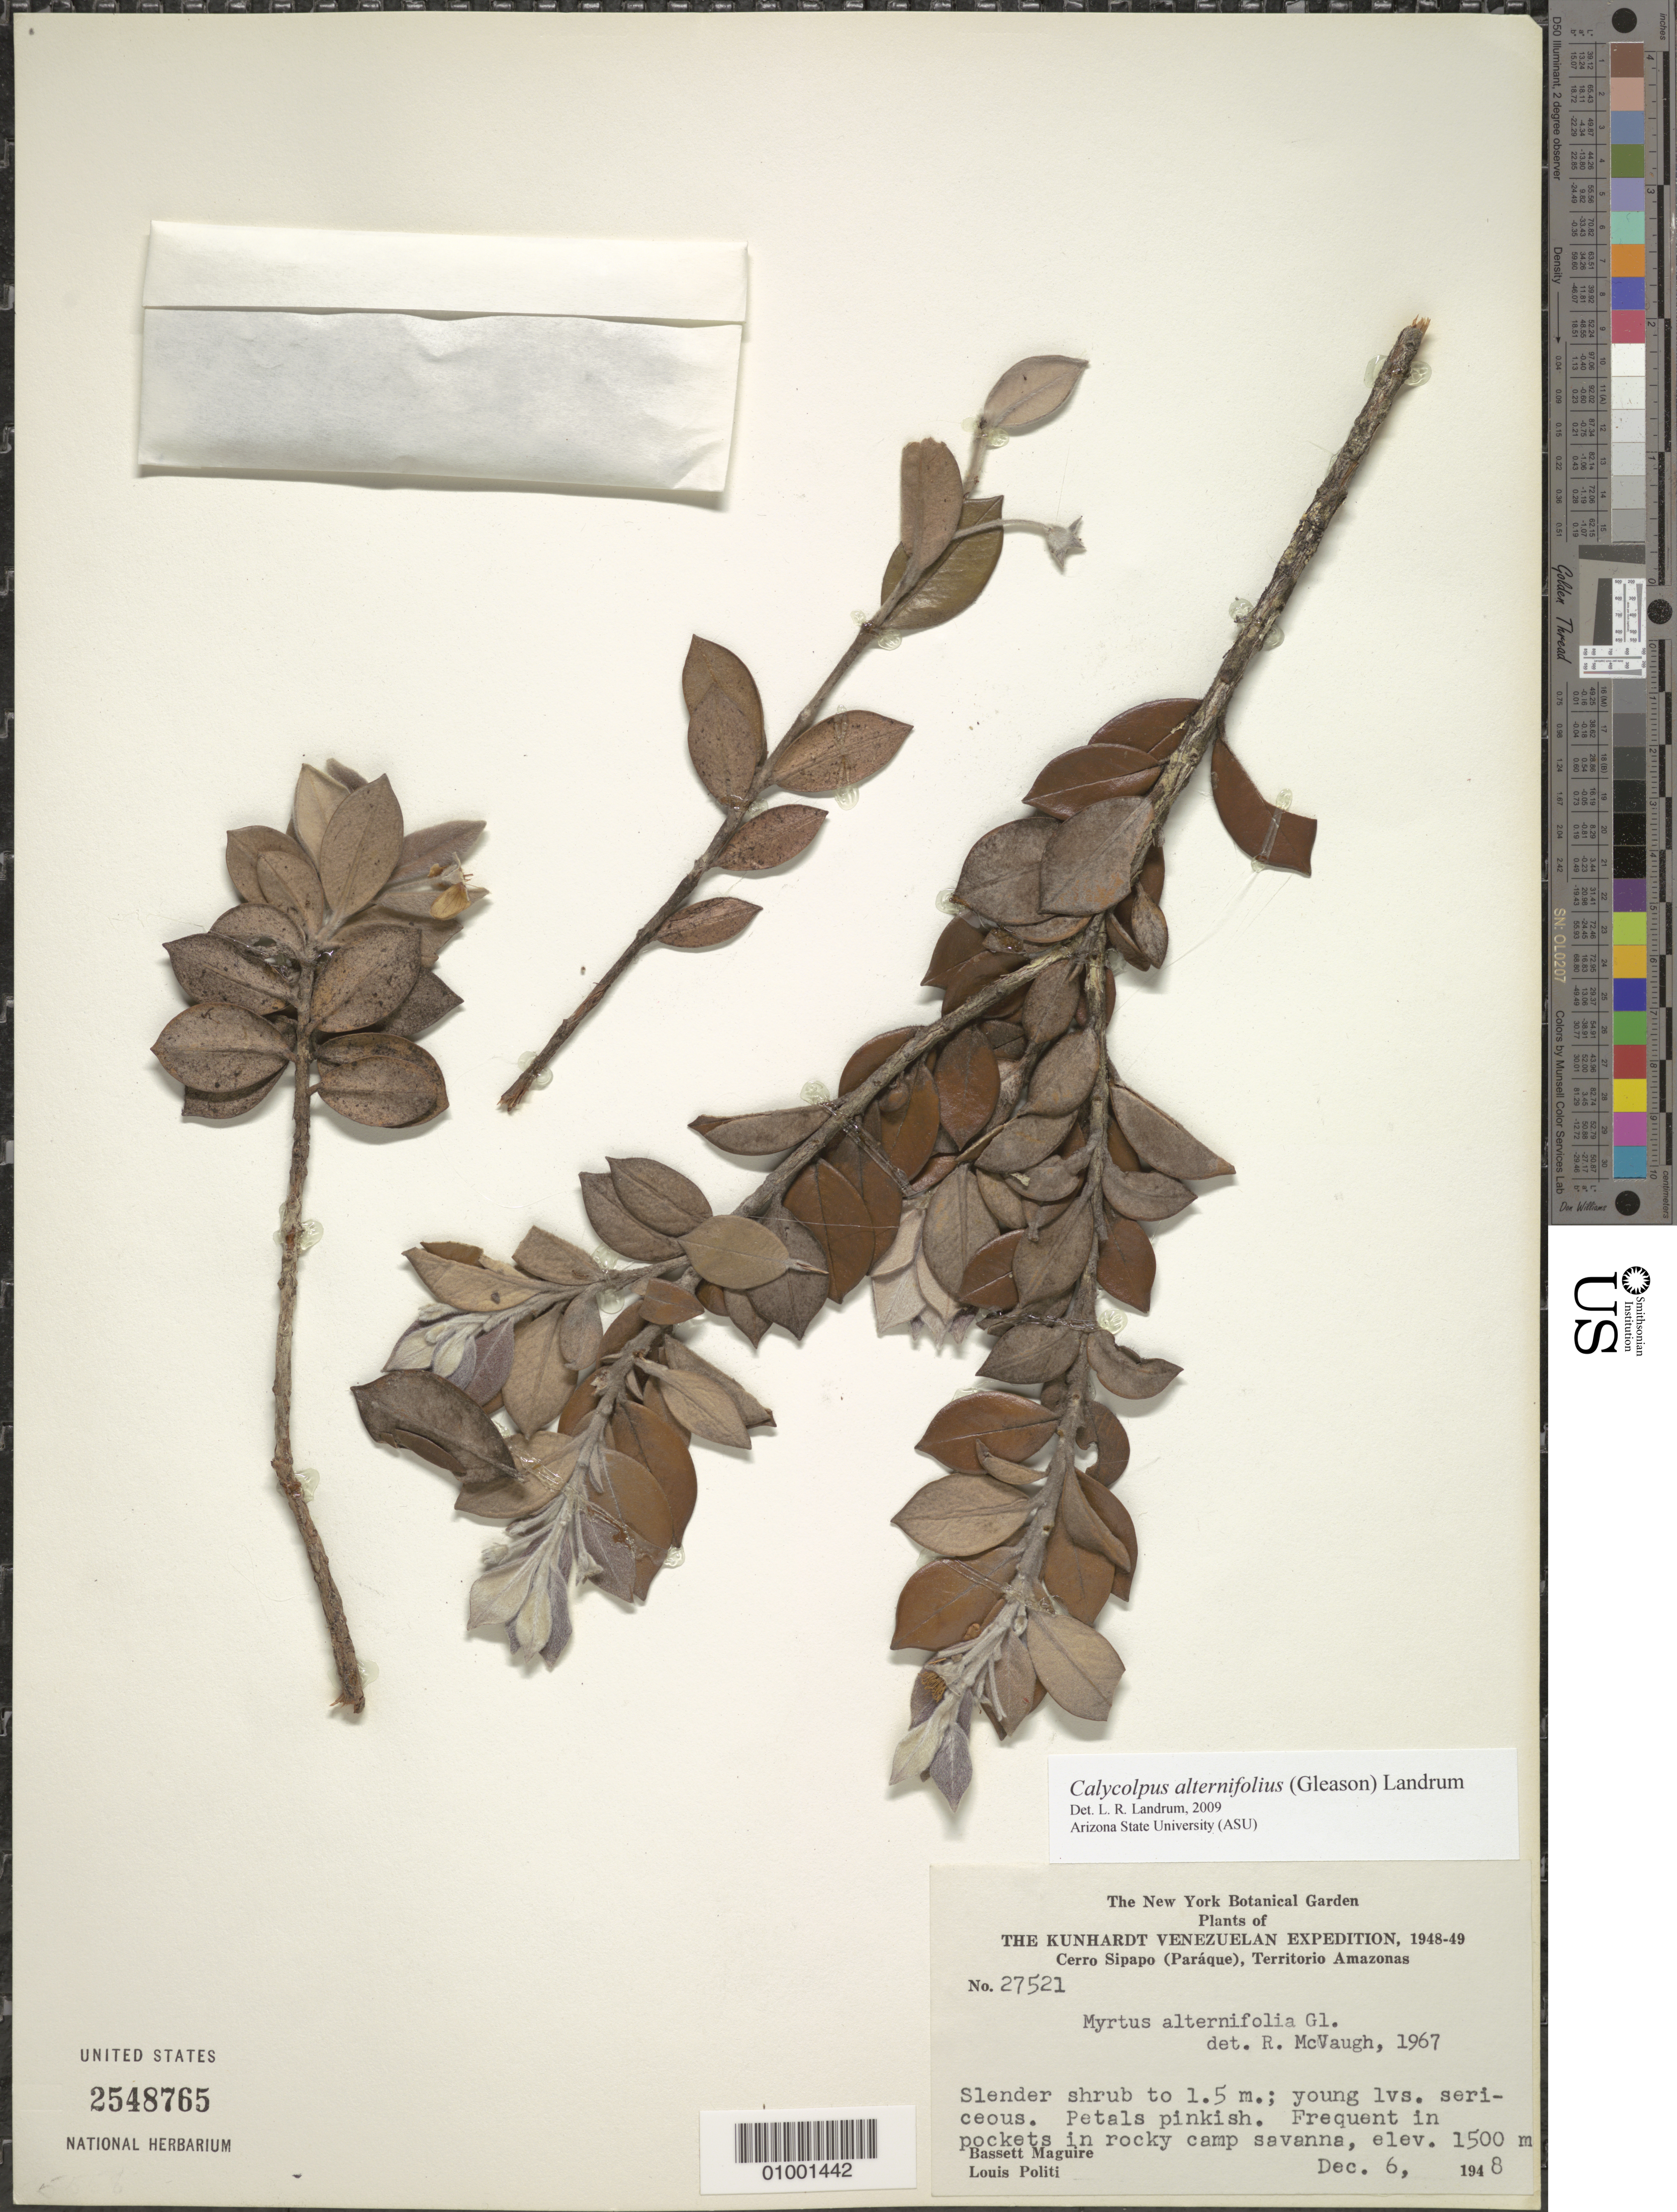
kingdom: Plantae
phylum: Tracheophyta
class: Magnoliopsida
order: Myrtales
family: Myrtaceae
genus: Calycolpus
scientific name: Calycolpus alternifolius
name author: (Gleason) Landrum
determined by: Landrum, L. R.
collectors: B. Maguire & L. Politi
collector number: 27521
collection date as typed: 6-Dec-48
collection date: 1948-12-06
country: Venezuela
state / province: Amazonas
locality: Cerro Sipapo (Paráque)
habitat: Pockets in rocky camp savanna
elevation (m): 1500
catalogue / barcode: US 2548765